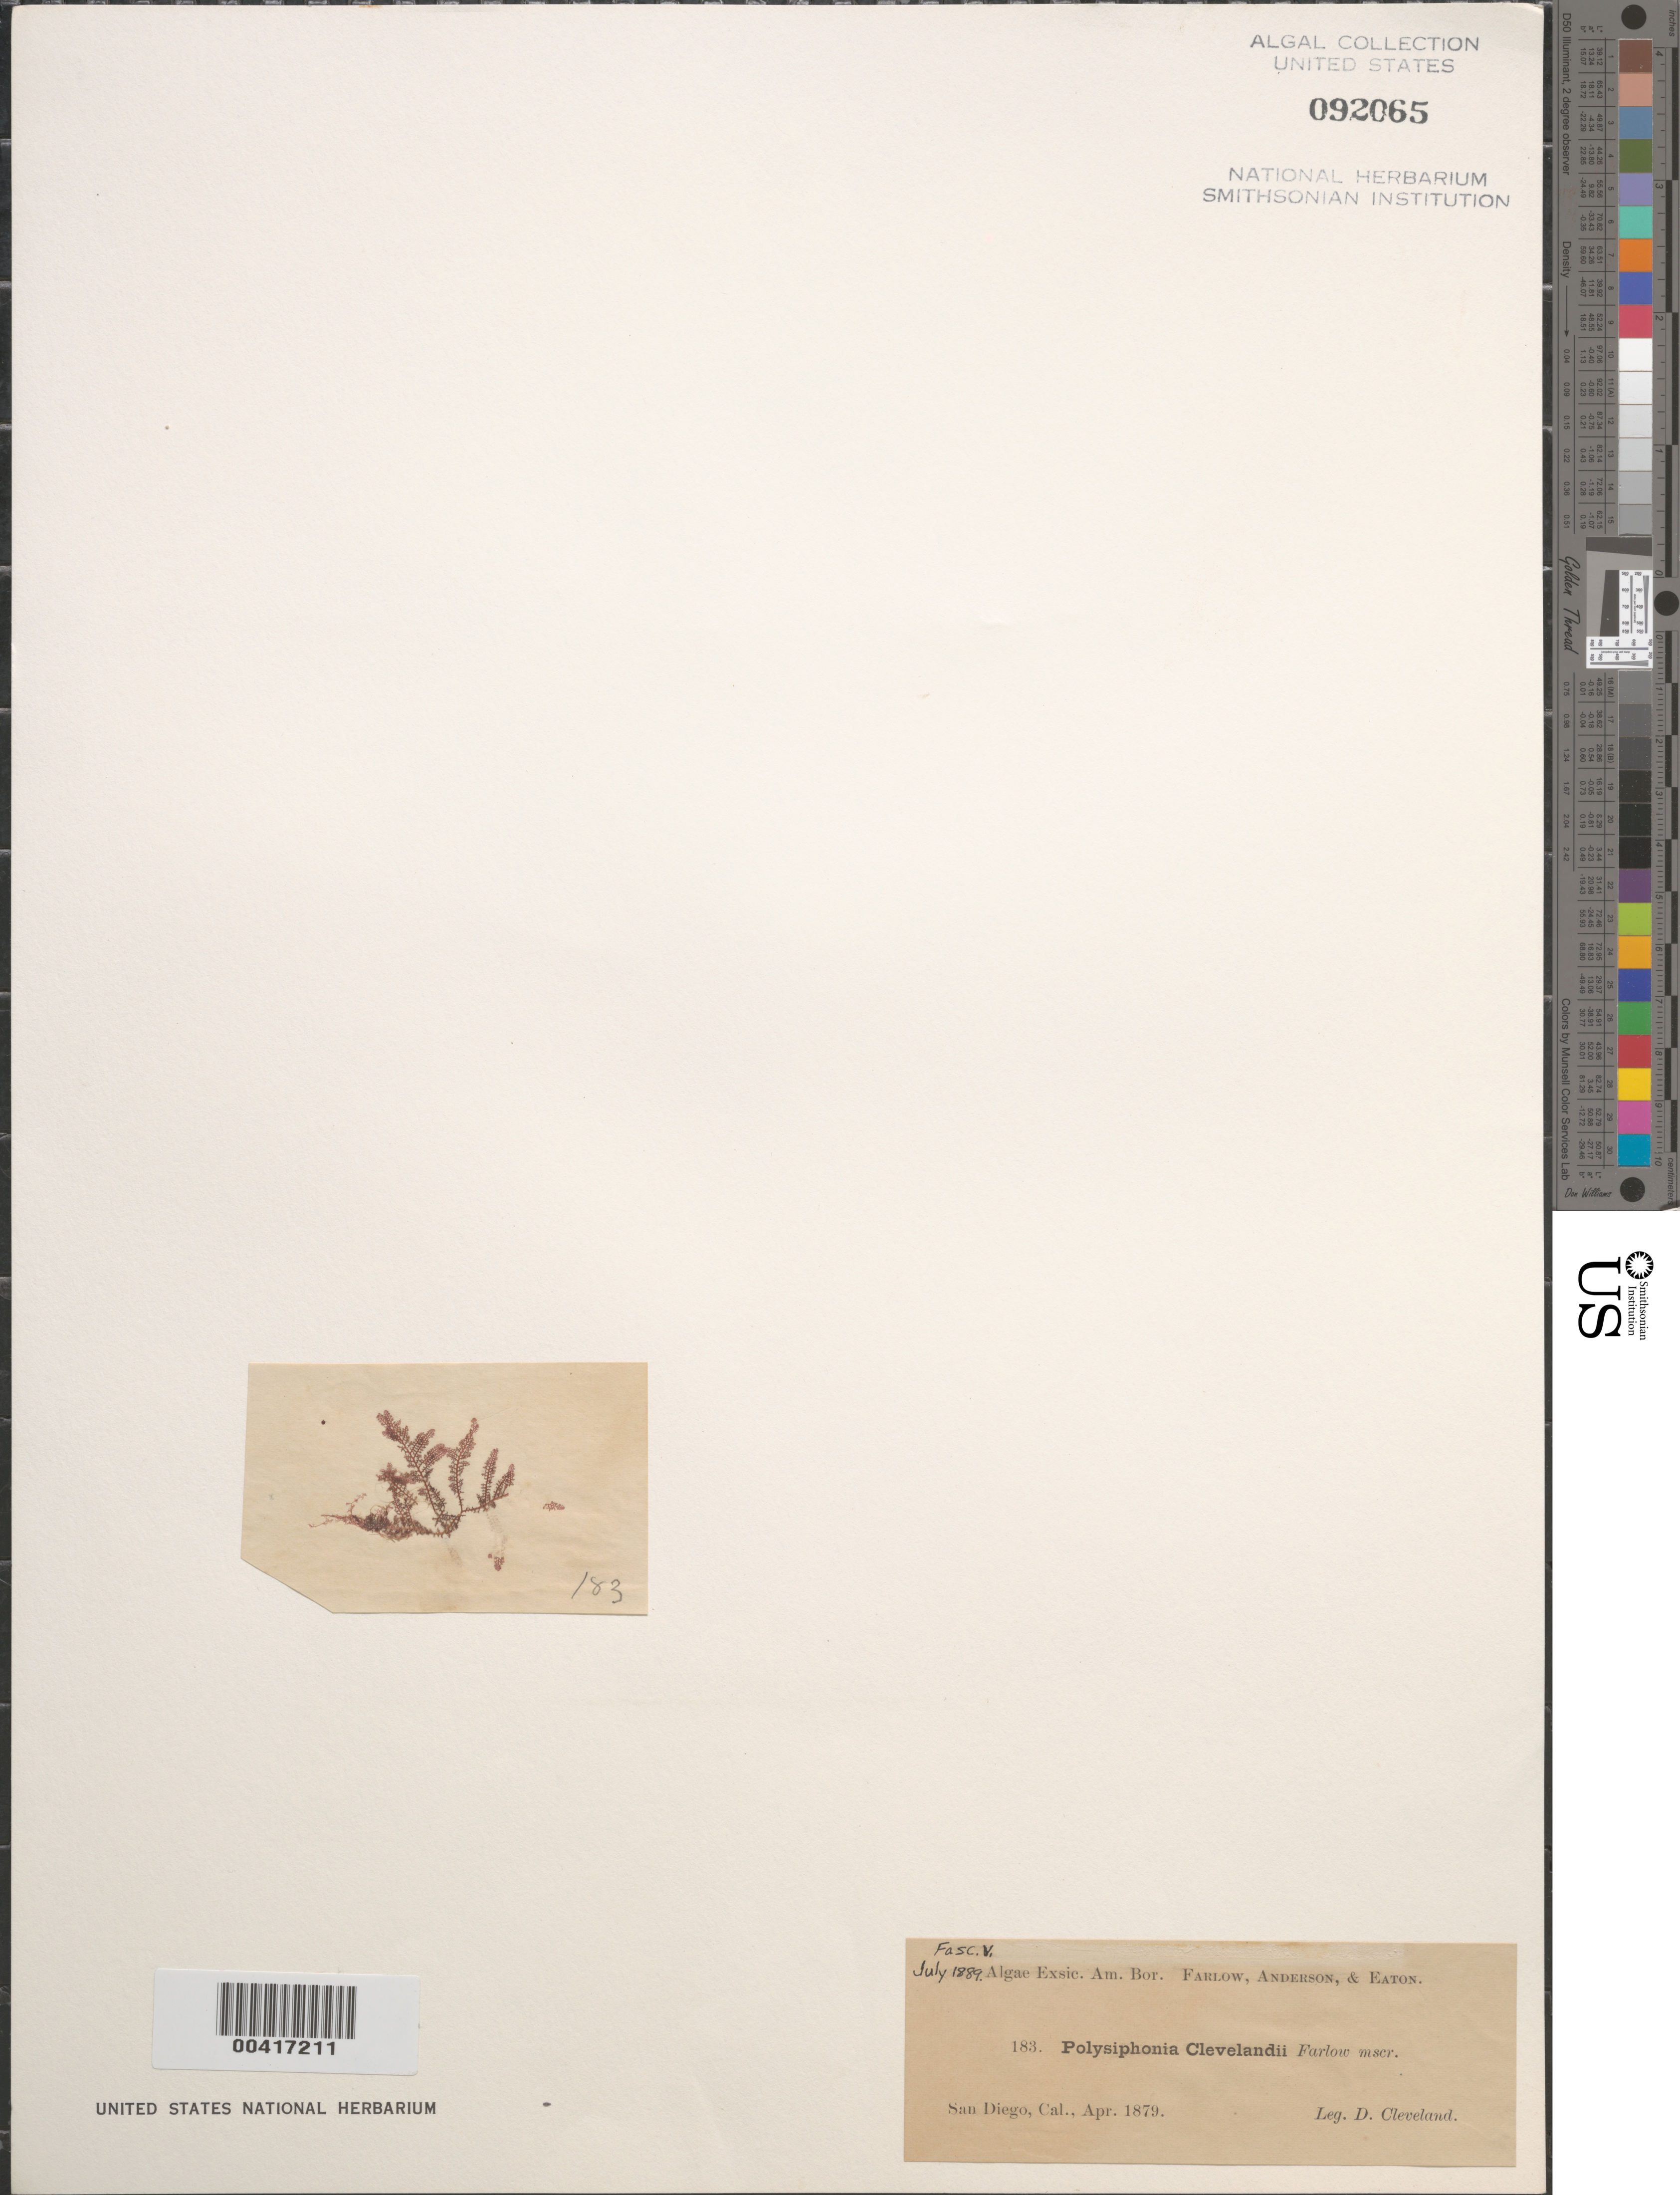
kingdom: Plantae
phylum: Rhodophyta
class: Florideophyceae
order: Ceramiales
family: Rhodomelaceae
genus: Polysiphonia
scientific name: Polysiphonia clevelandii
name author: Farlow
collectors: D. Cleveland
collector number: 183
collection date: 1879-04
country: United States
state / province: California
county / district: San Diego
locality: San Diego.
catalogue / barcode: US 92065